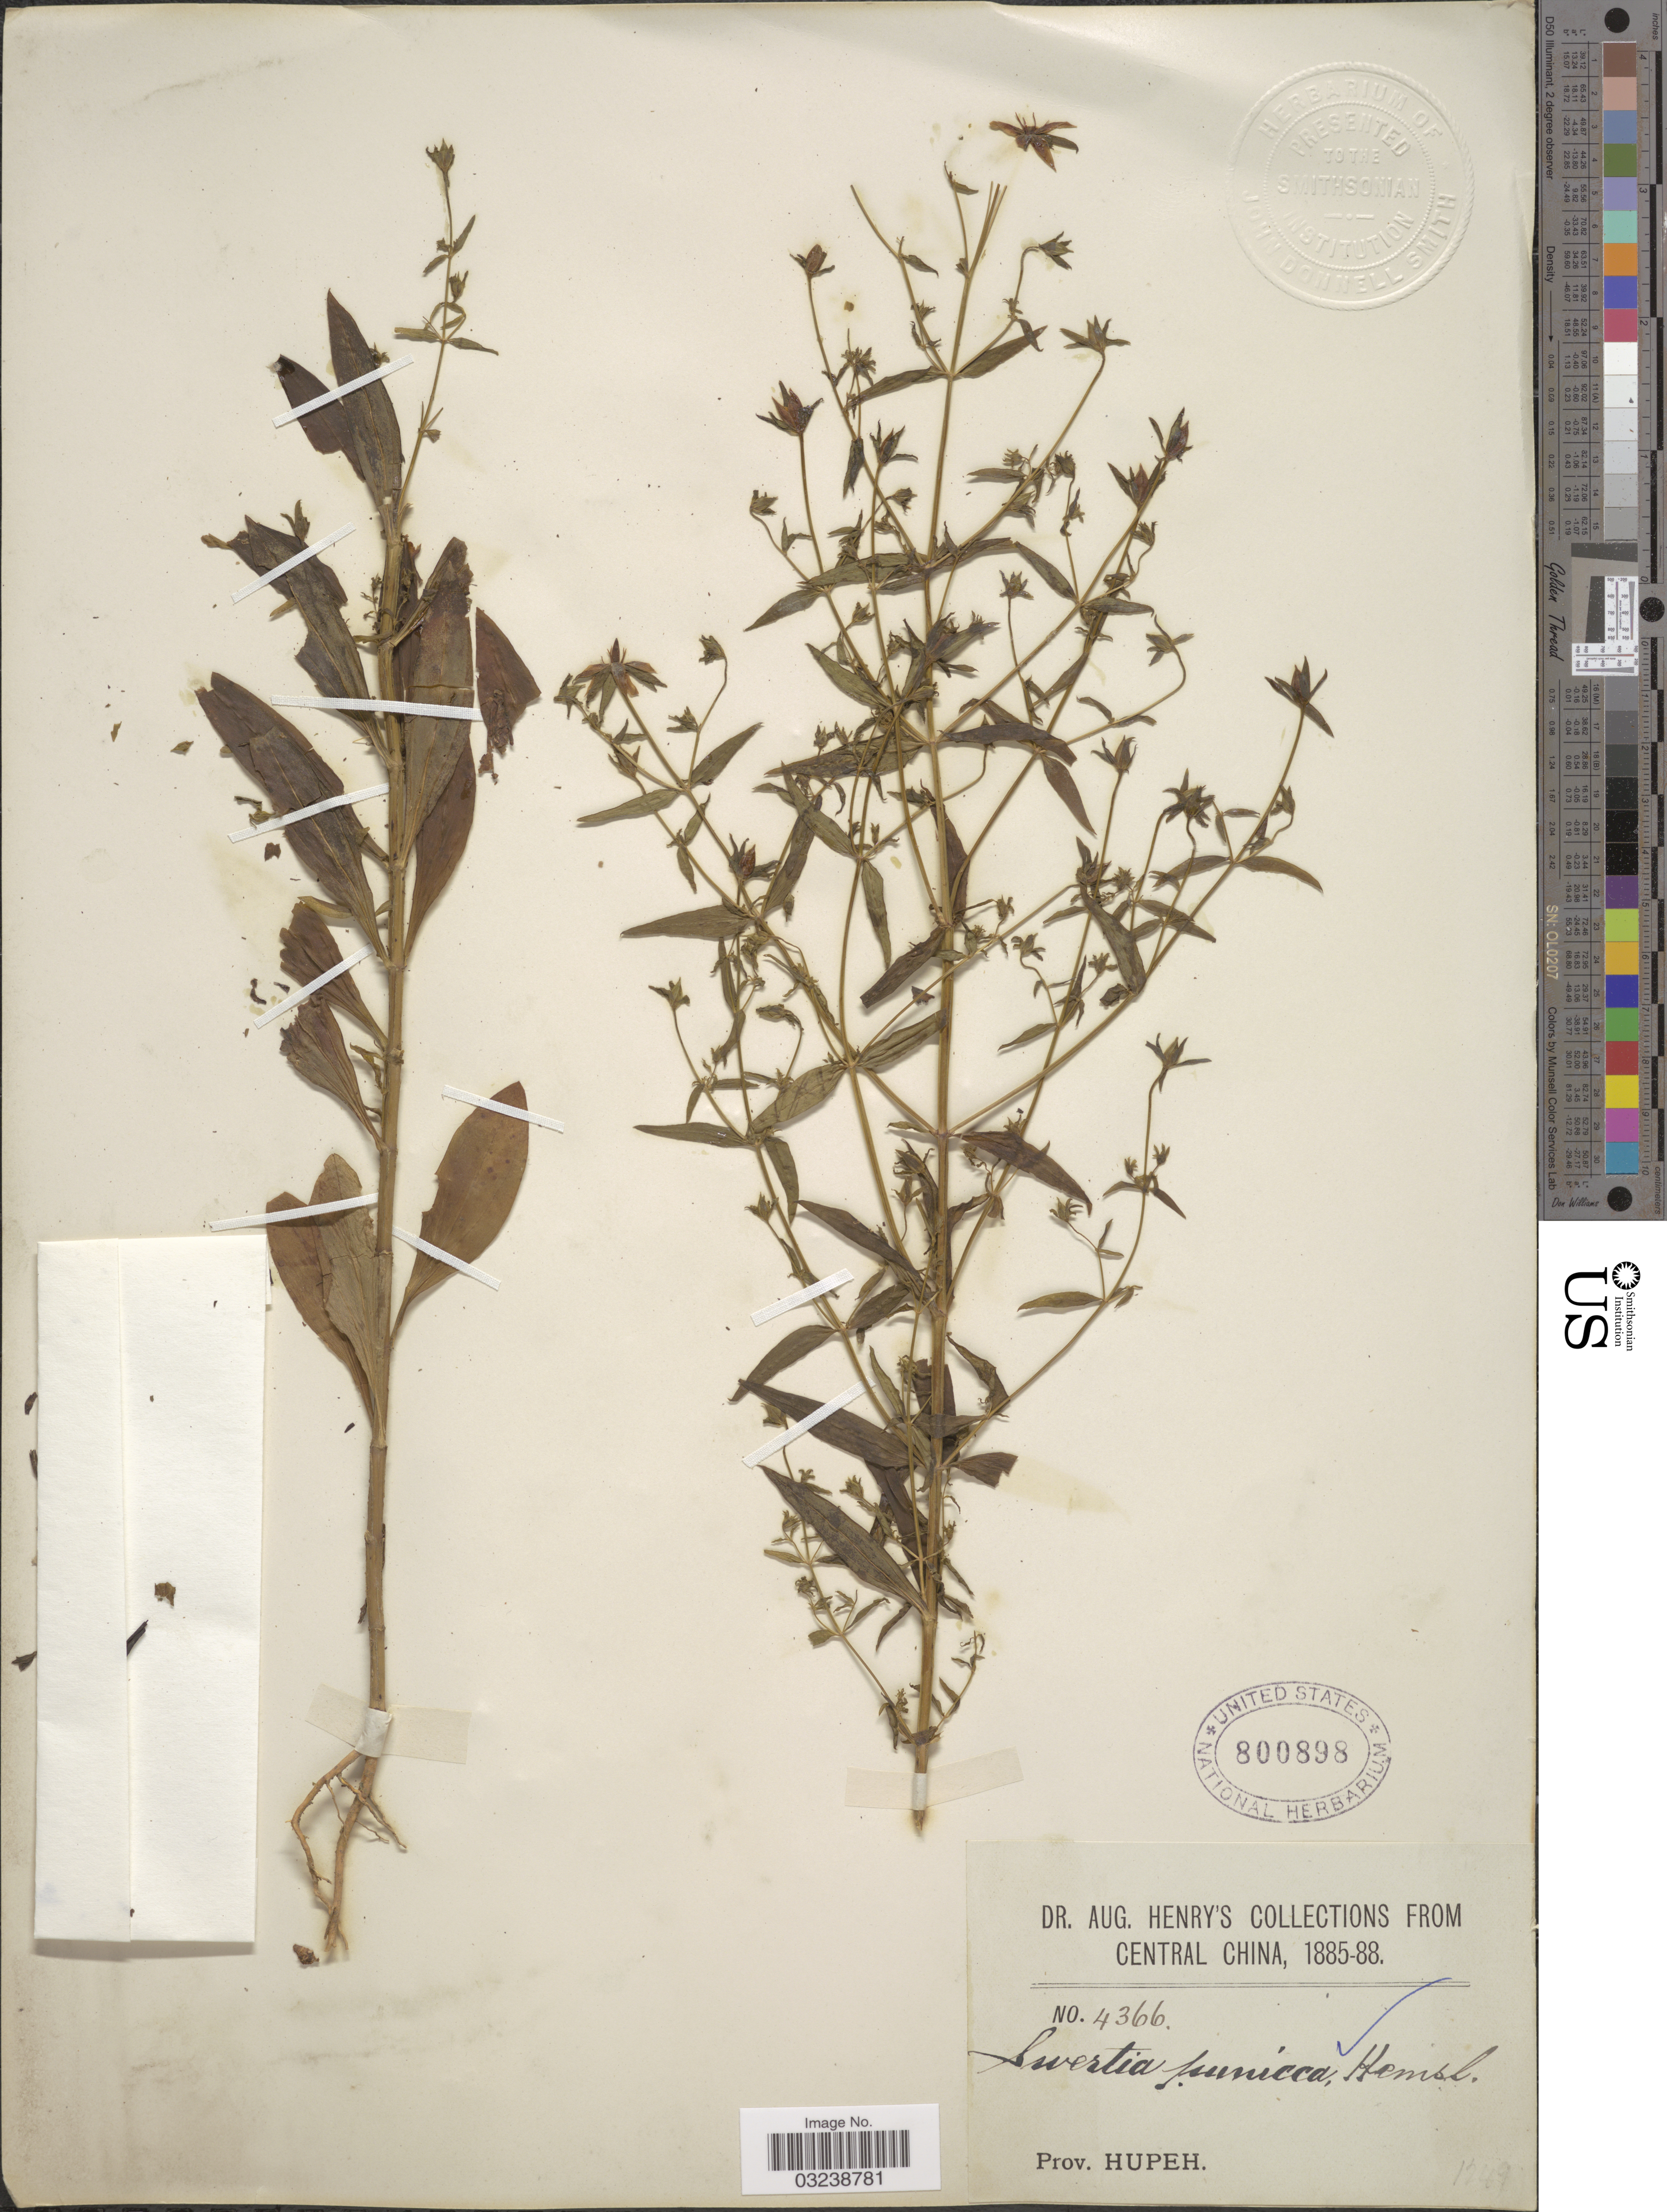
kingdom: Plantae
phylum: Tracheophyta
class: Magnoliopsida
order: Gentianales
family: Gentianaceae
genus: Swertia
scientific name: Swertia punicea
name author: Hemsl.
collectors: A. Henry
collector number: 4366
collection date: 1885/1888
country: China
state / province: Hubei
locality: Central China. Prov. Hupeh.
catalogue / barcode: US 800898